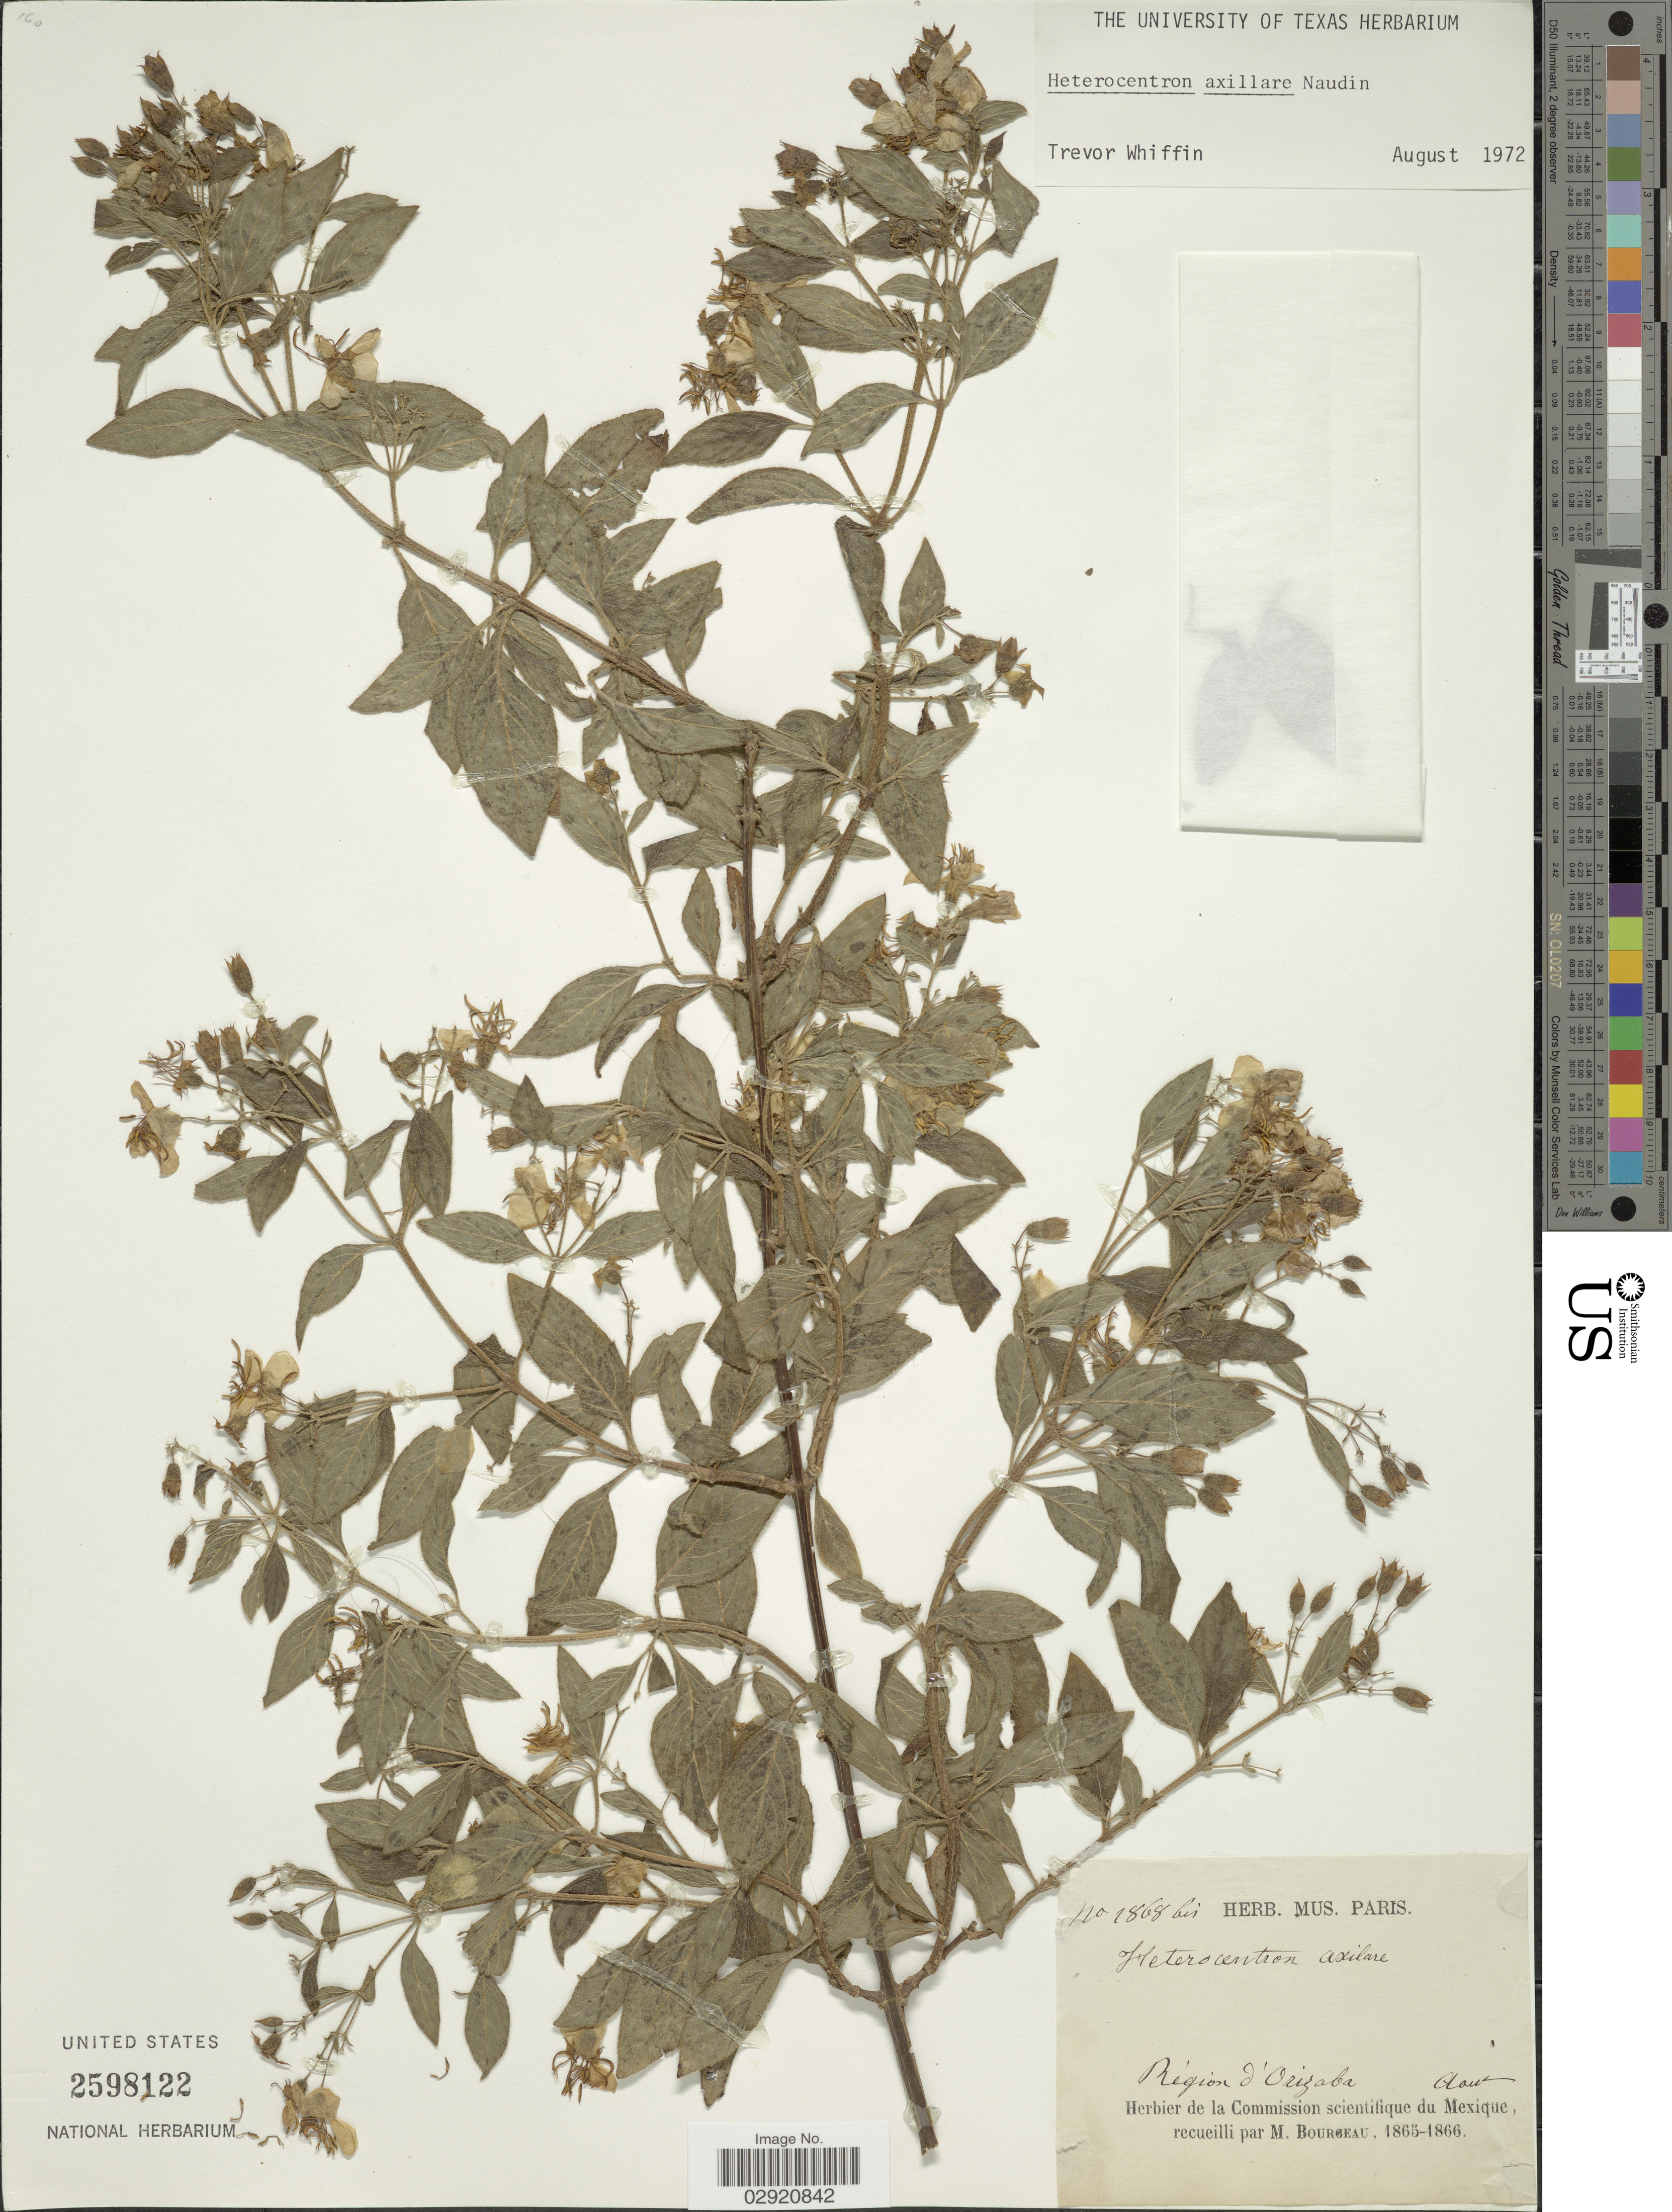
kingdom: Plantae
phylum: Tracheophyta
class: Magnoliopsida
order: Myrtales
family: Melastomataceae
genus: Heterocentron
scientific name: Heterocentron axillare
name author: Naudin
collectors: M. Bourgeau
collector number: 1868bis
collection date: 1865-08/1866-08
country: Mexico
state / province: Veracruz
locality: Région d'Orizaba.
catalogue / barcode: US 2598122